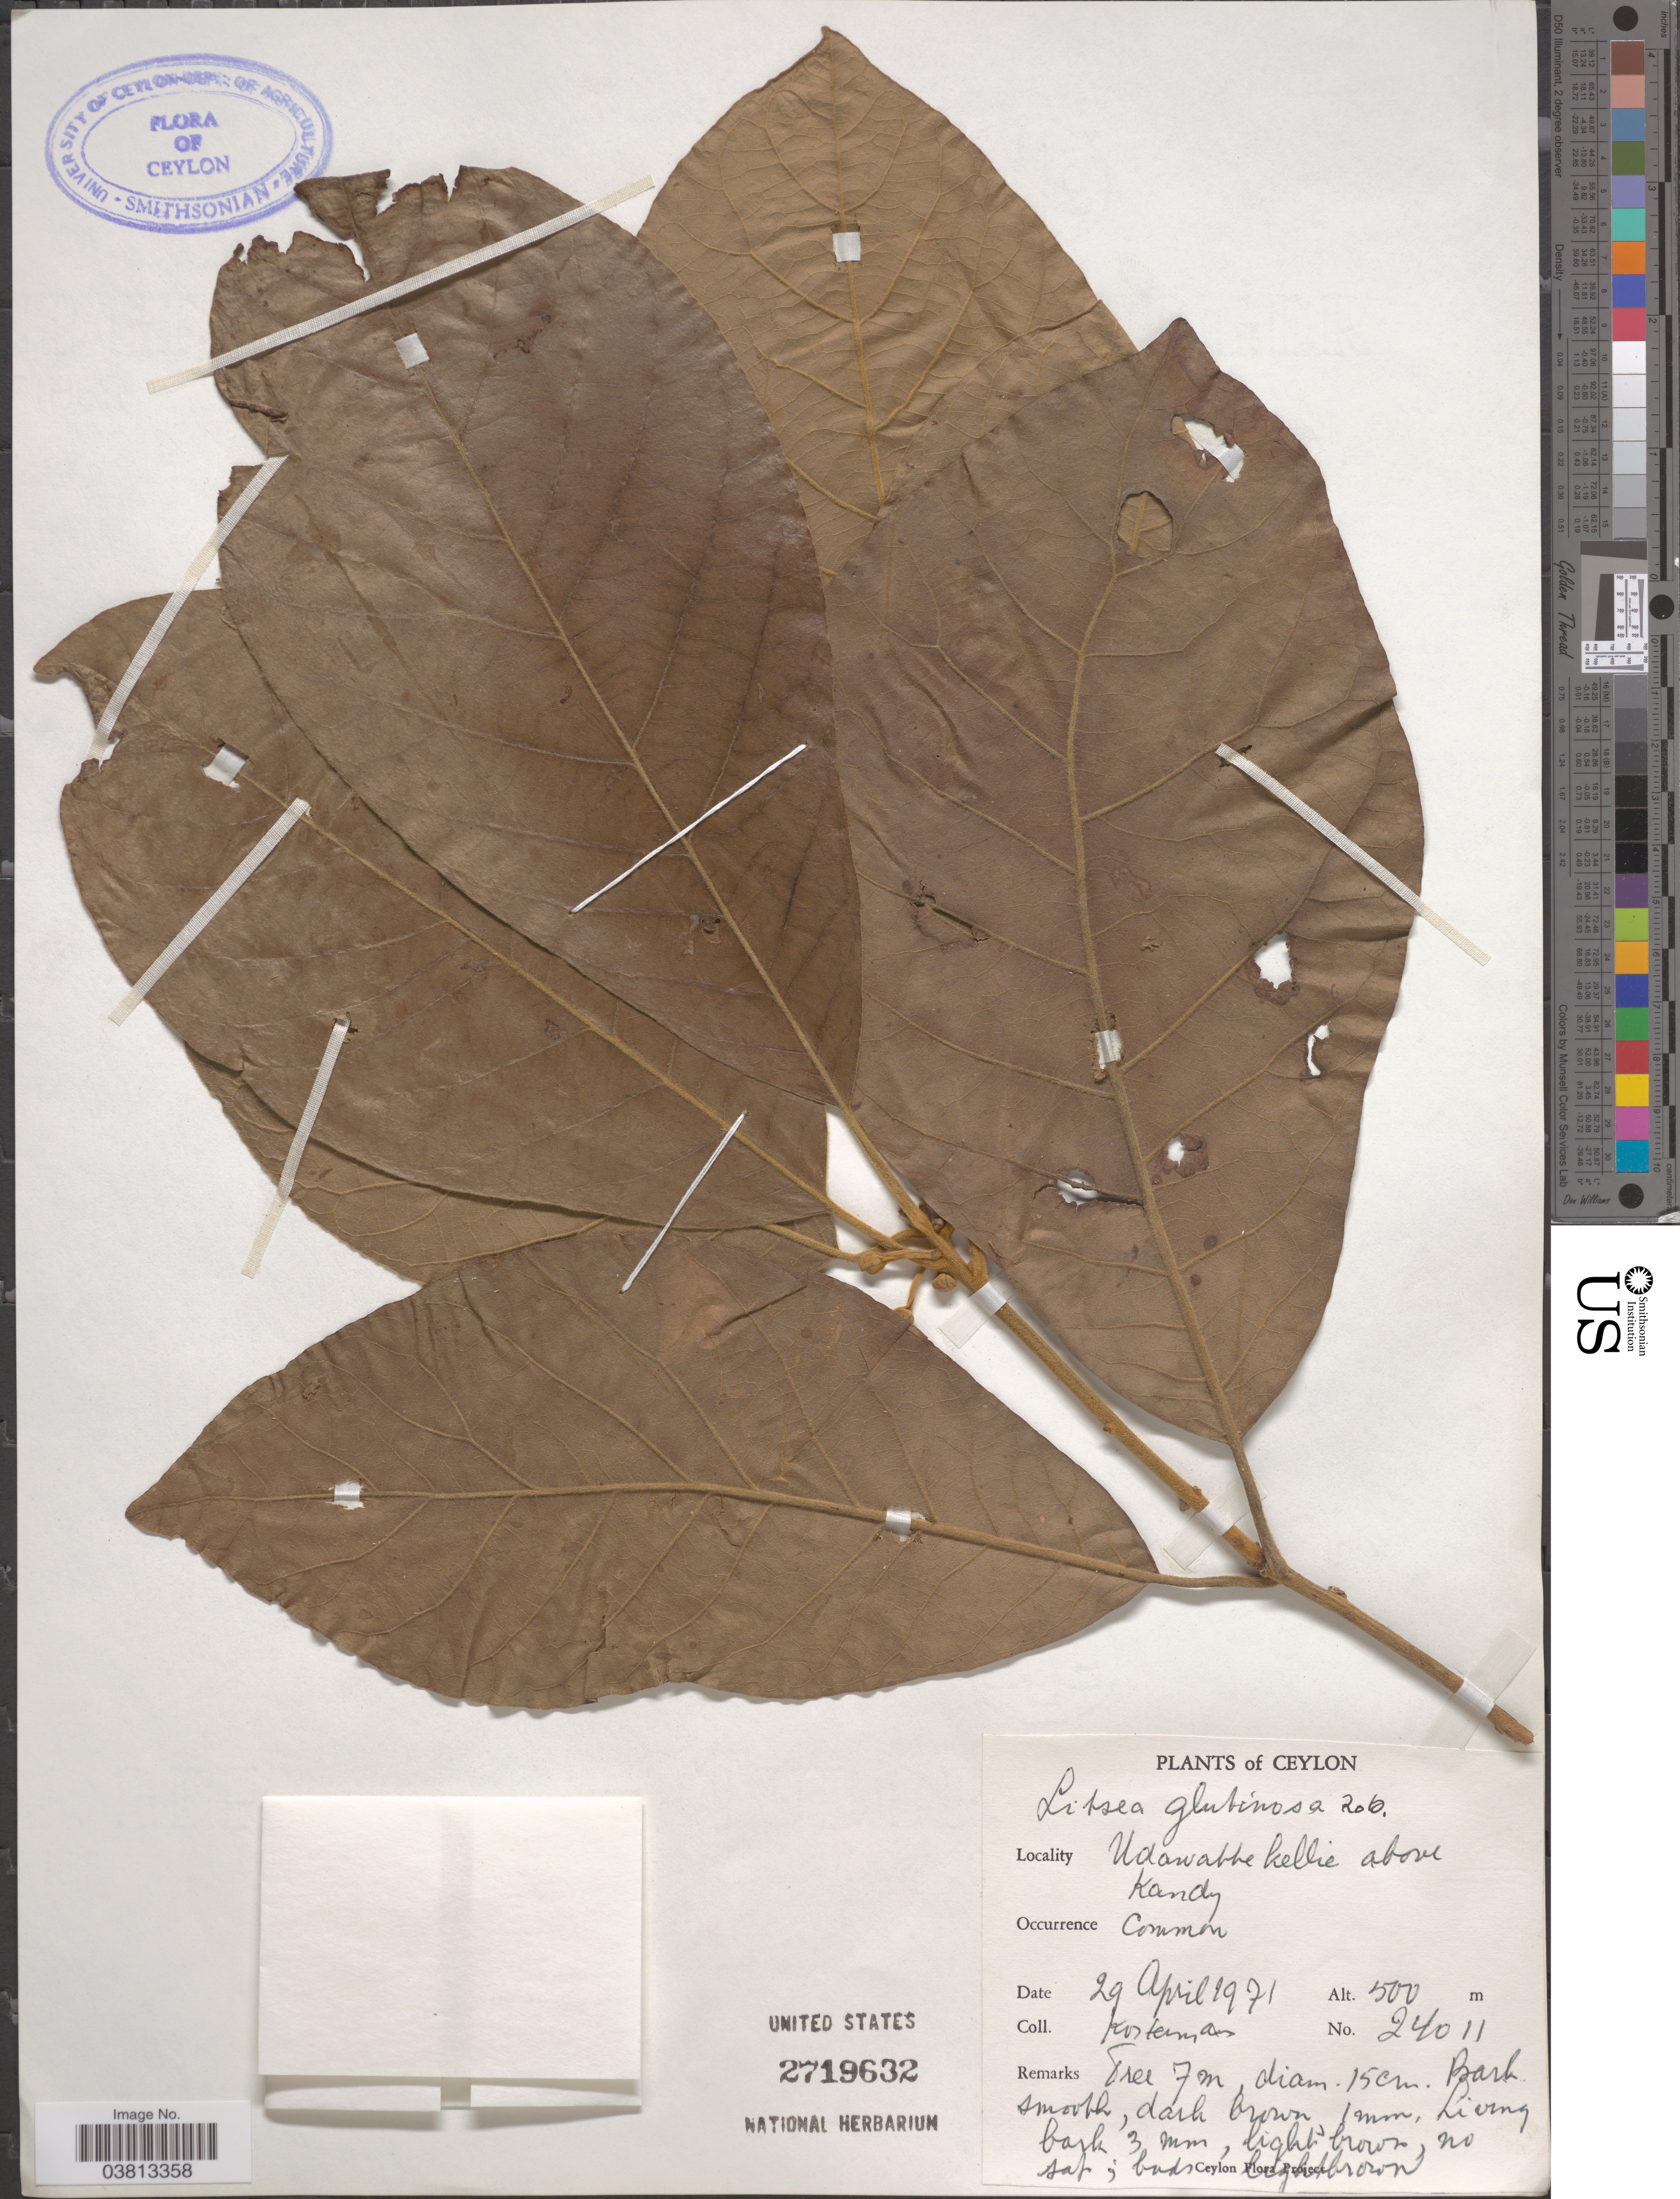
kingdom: Plantae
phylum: Tracheophyta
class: Magnoliopsida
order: Laurales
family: Lauraceae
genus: Litsea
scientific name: Litsea glutinosa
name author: (Lour.) C.B. Rob.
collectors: Kostermans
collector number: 24011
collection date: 1971-04-29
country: Sri Lanka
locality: Ceylon. Udawatte kellie above Kandy.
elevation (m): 500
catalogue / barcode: US 2719632